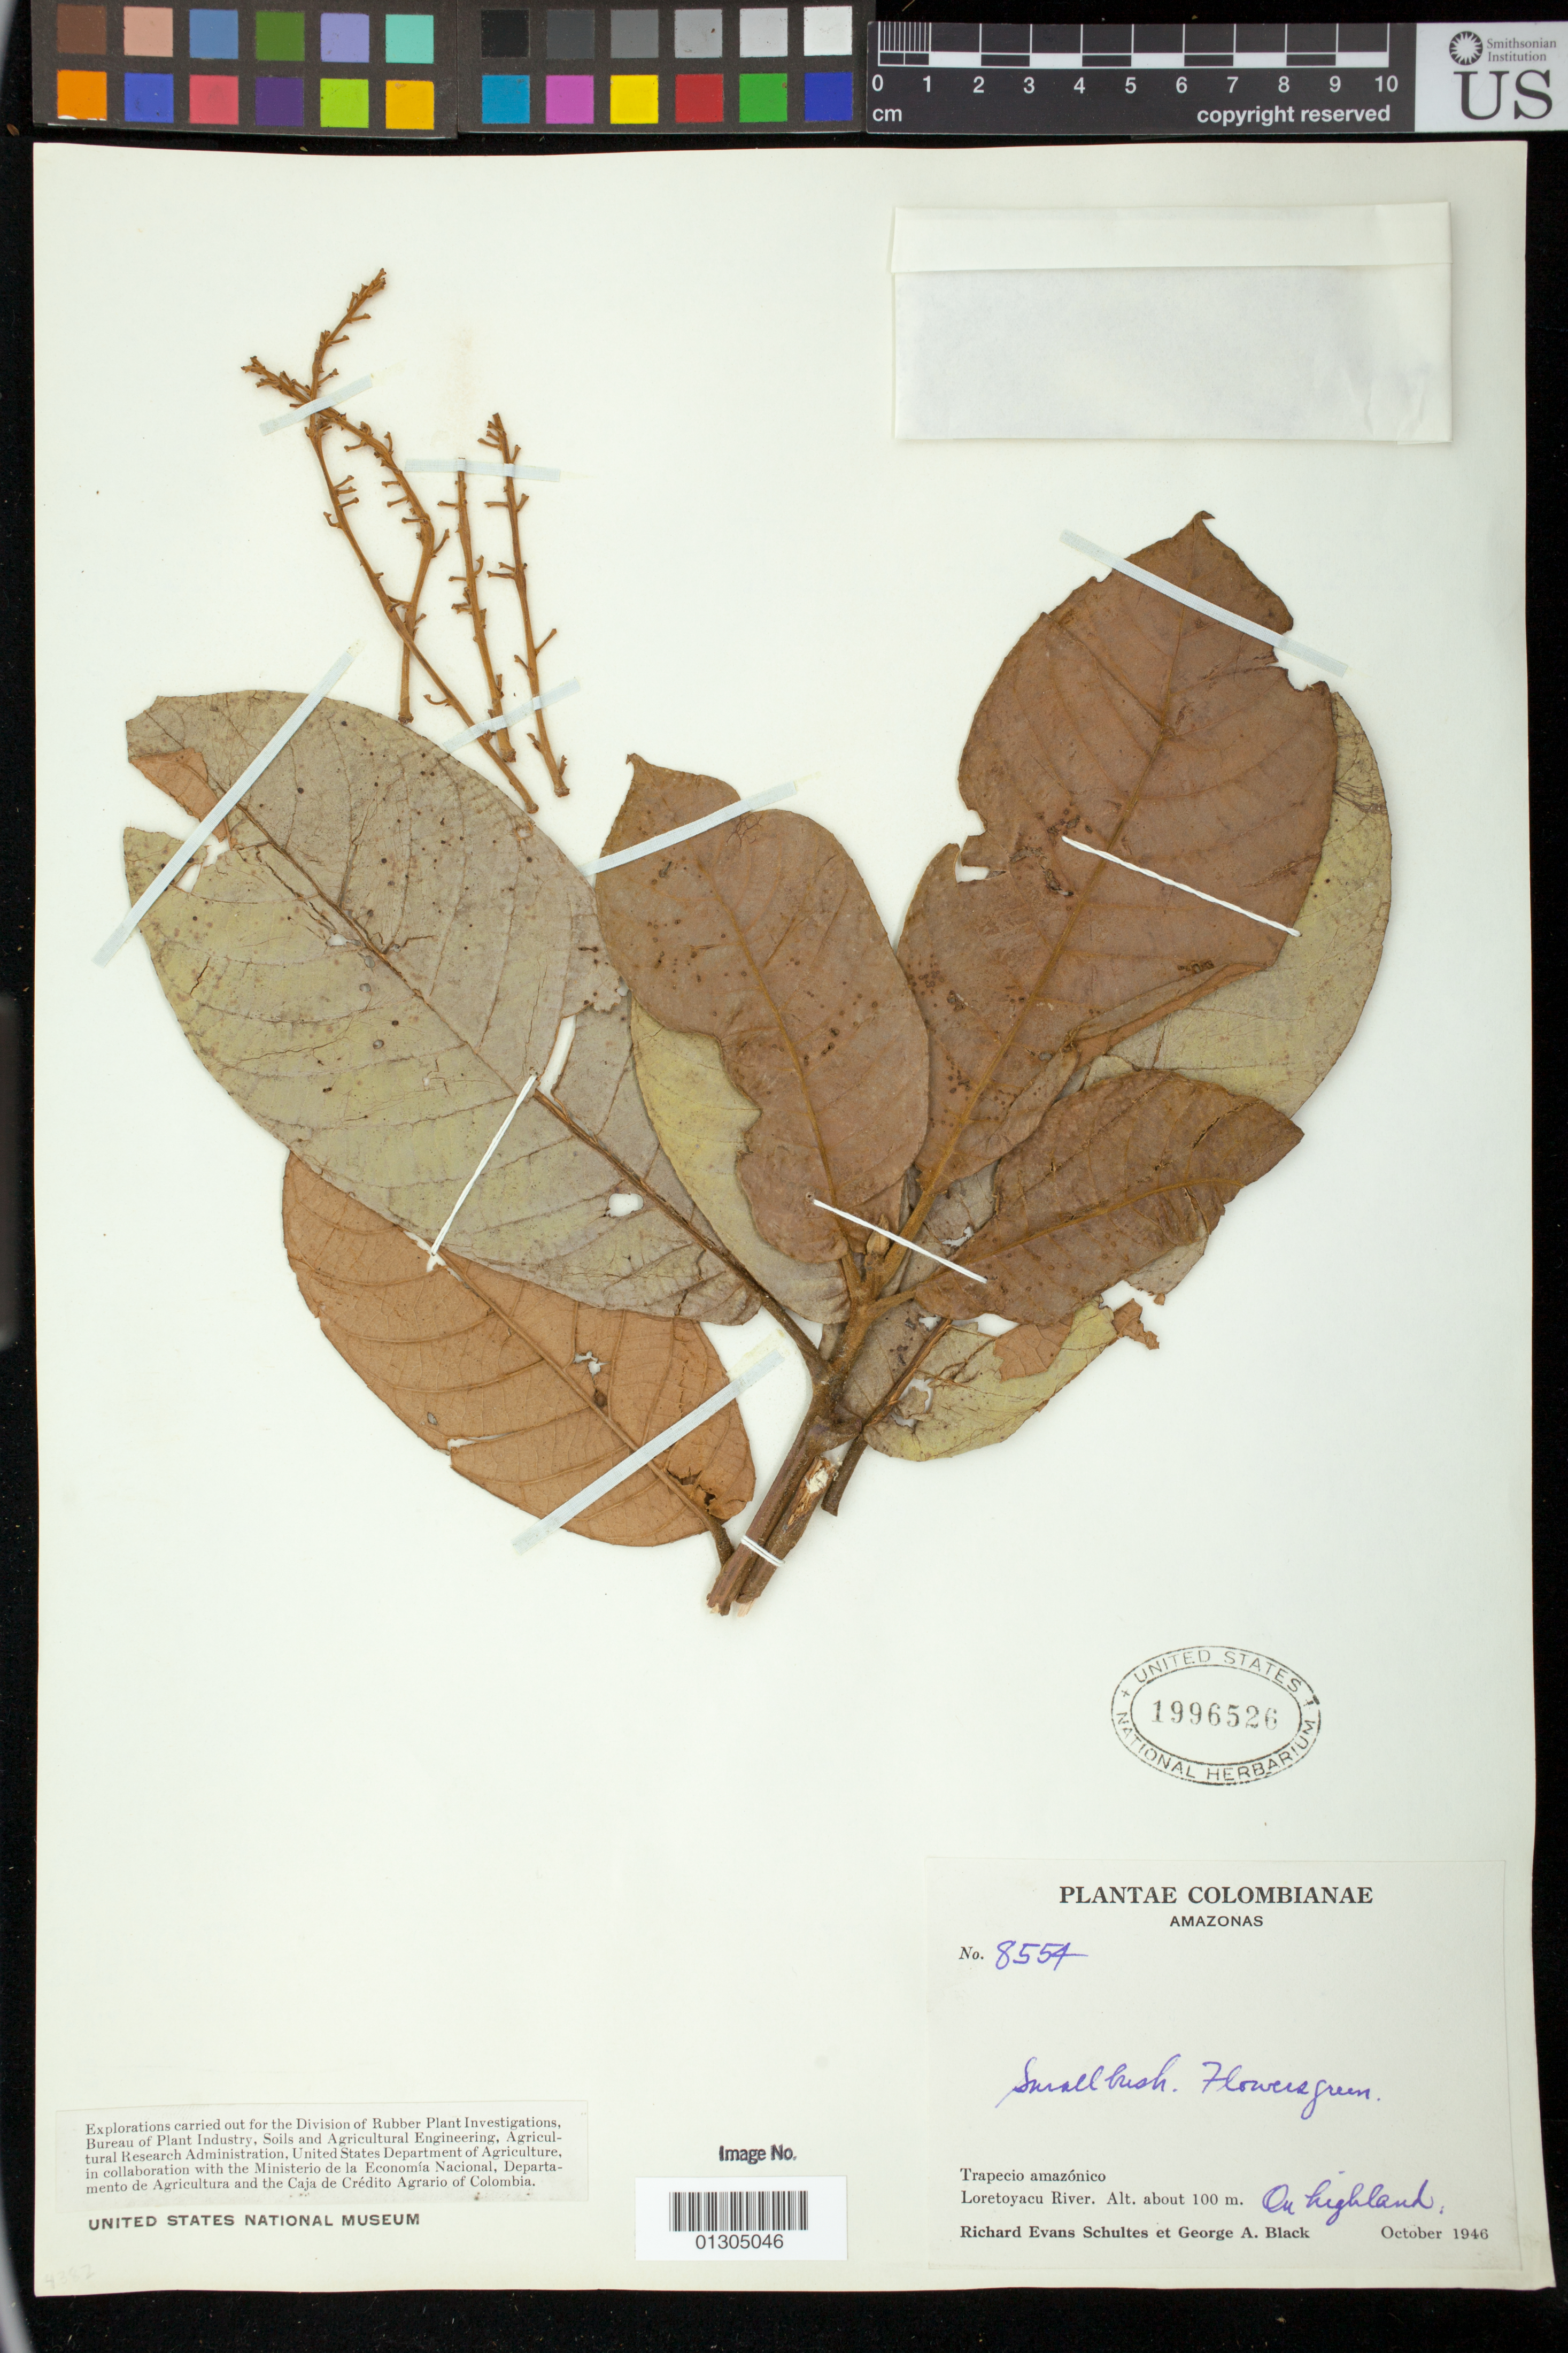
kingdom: Plantae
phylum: Tracheophyta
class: Magnoliopsida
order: Malpighiales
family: Euphorbiaceae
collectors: R. E. Schultes & G. A. Black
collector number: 8554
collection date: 1946-10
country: Colombia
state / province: Amazonas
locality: Trapecio amazonico, Loretoyacu [Loreto Yacu] River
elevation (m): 100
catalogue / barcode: US 1996526